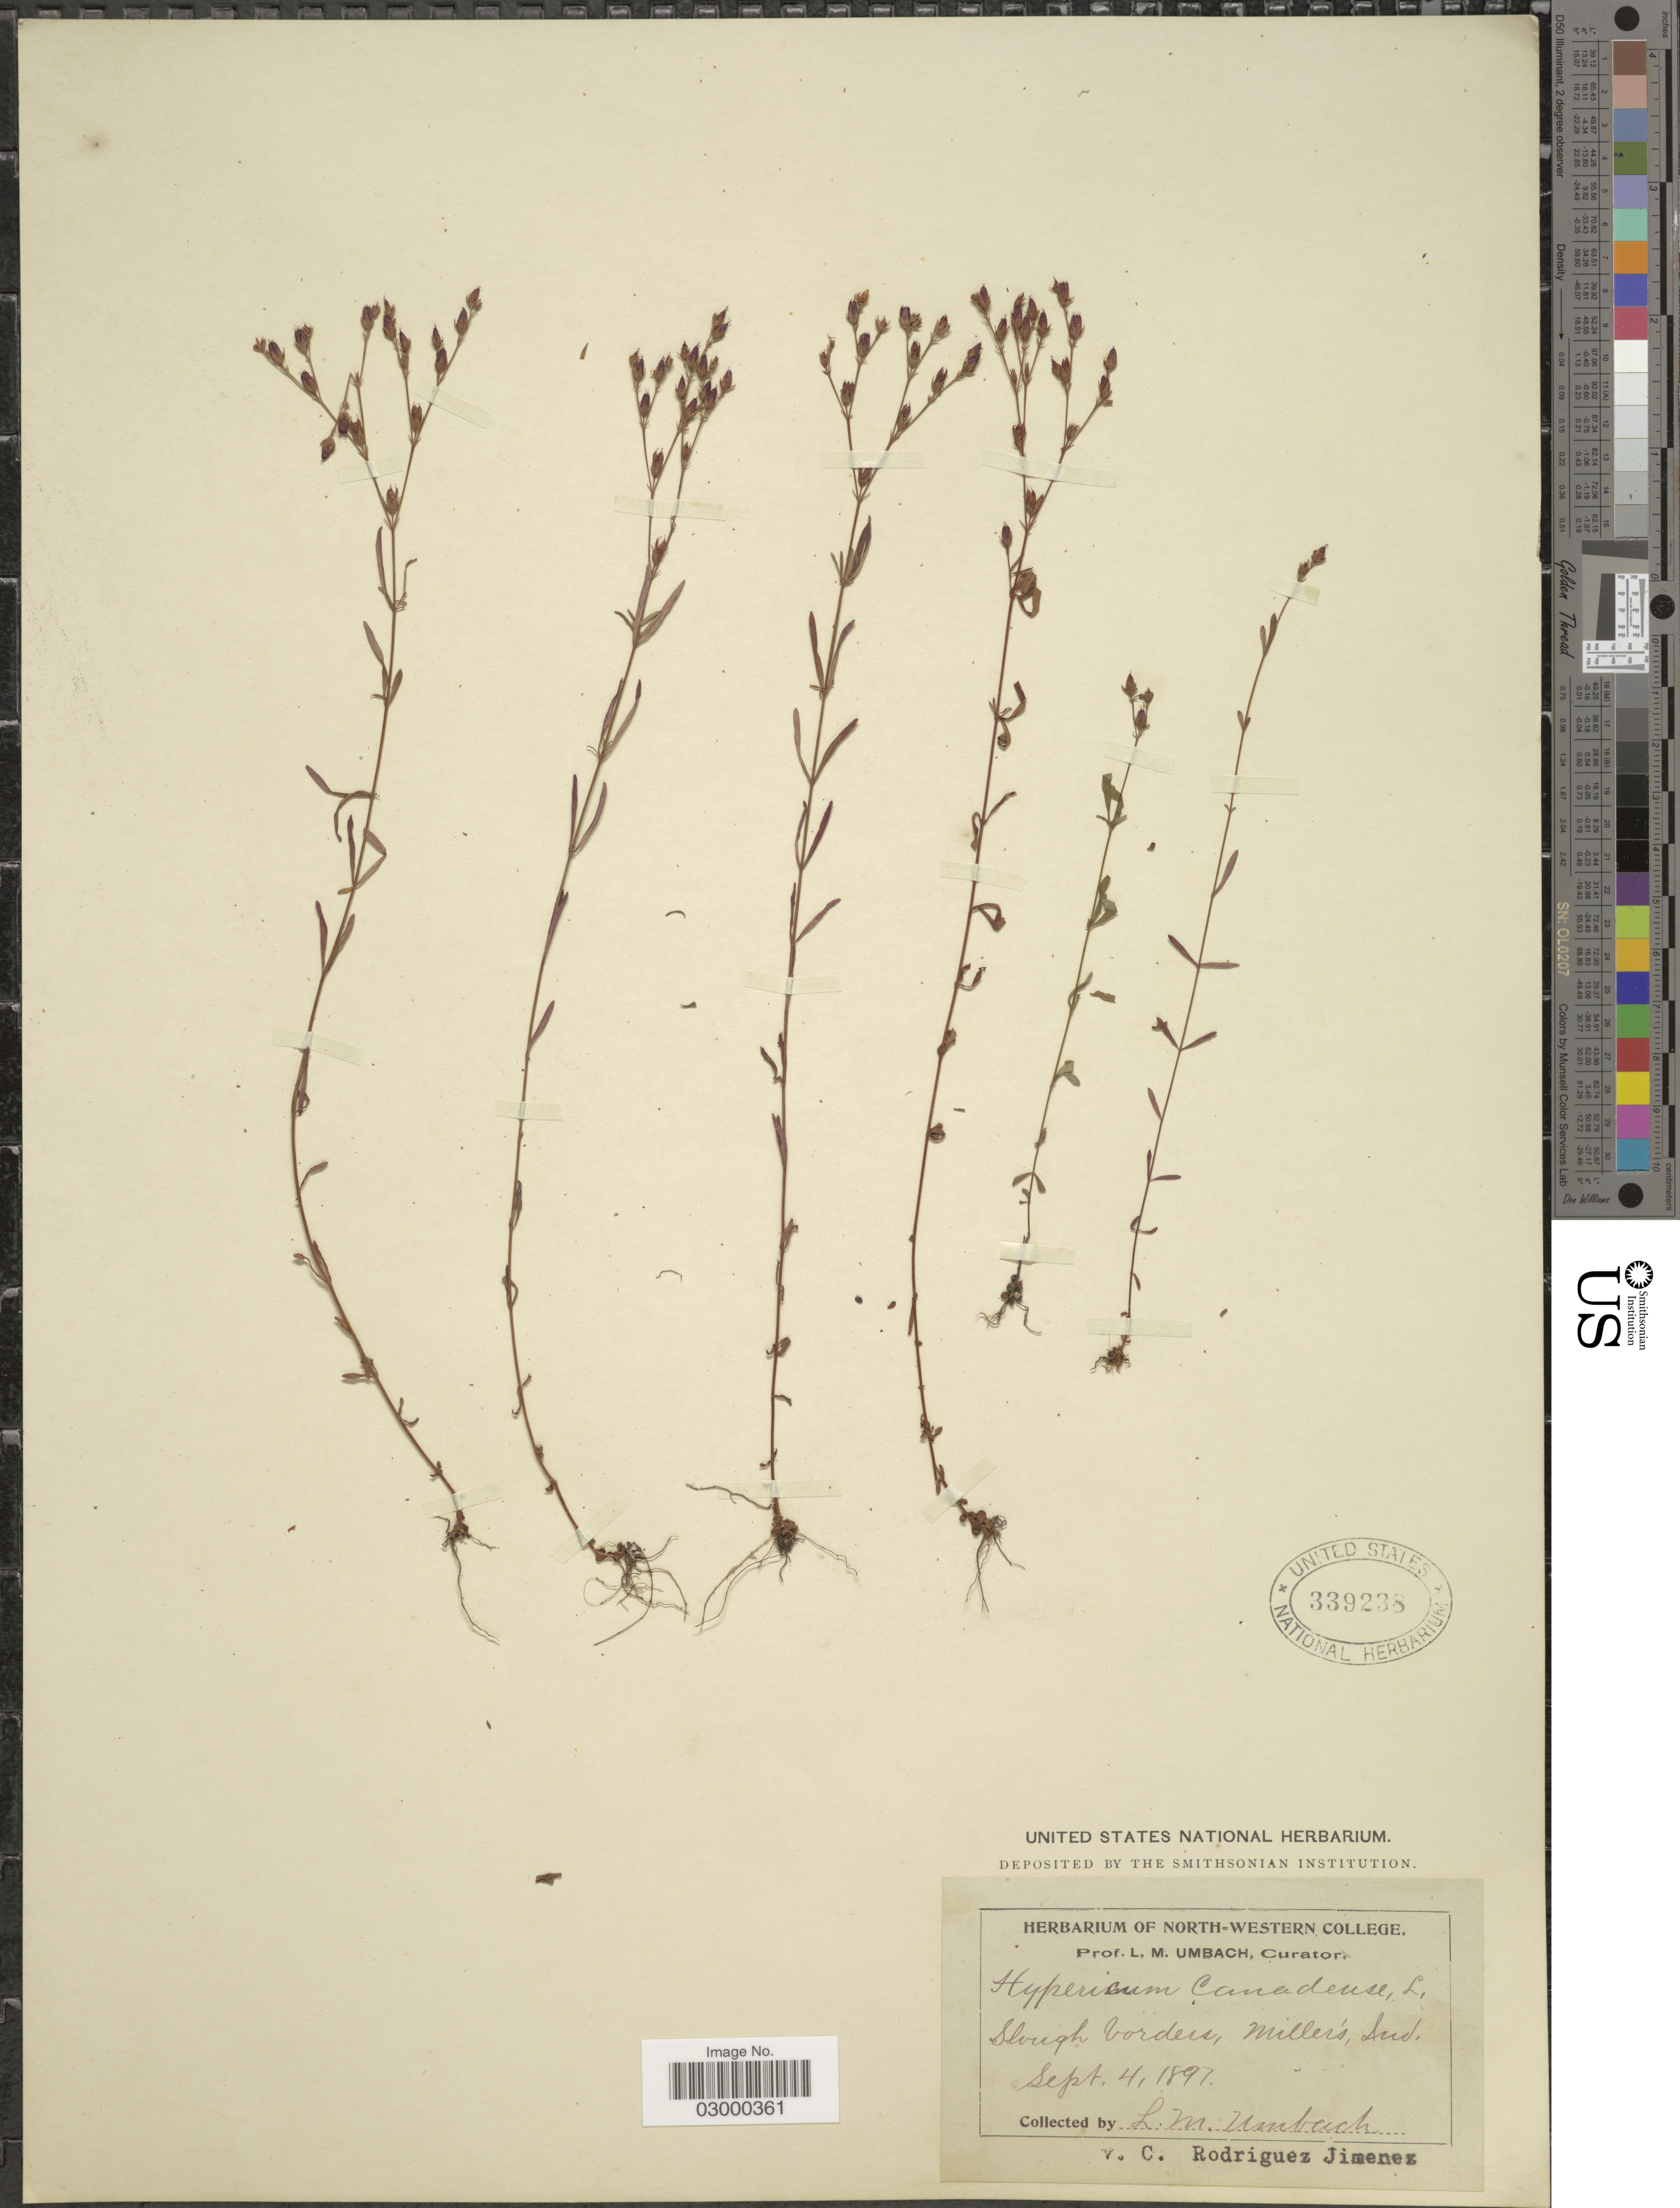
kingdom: Plantae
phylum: Tracheophyta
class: Magnoliopsida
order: Malpighiales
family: Hypericaceae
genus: Hypericum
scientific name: Hypericum canadense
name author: L.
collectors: L. M. Umbach & C. Rodríguez Jiménez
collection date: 1897-09-04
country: United States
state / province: Indiana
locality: Slough borders, Miller's.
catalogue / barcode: US 339238